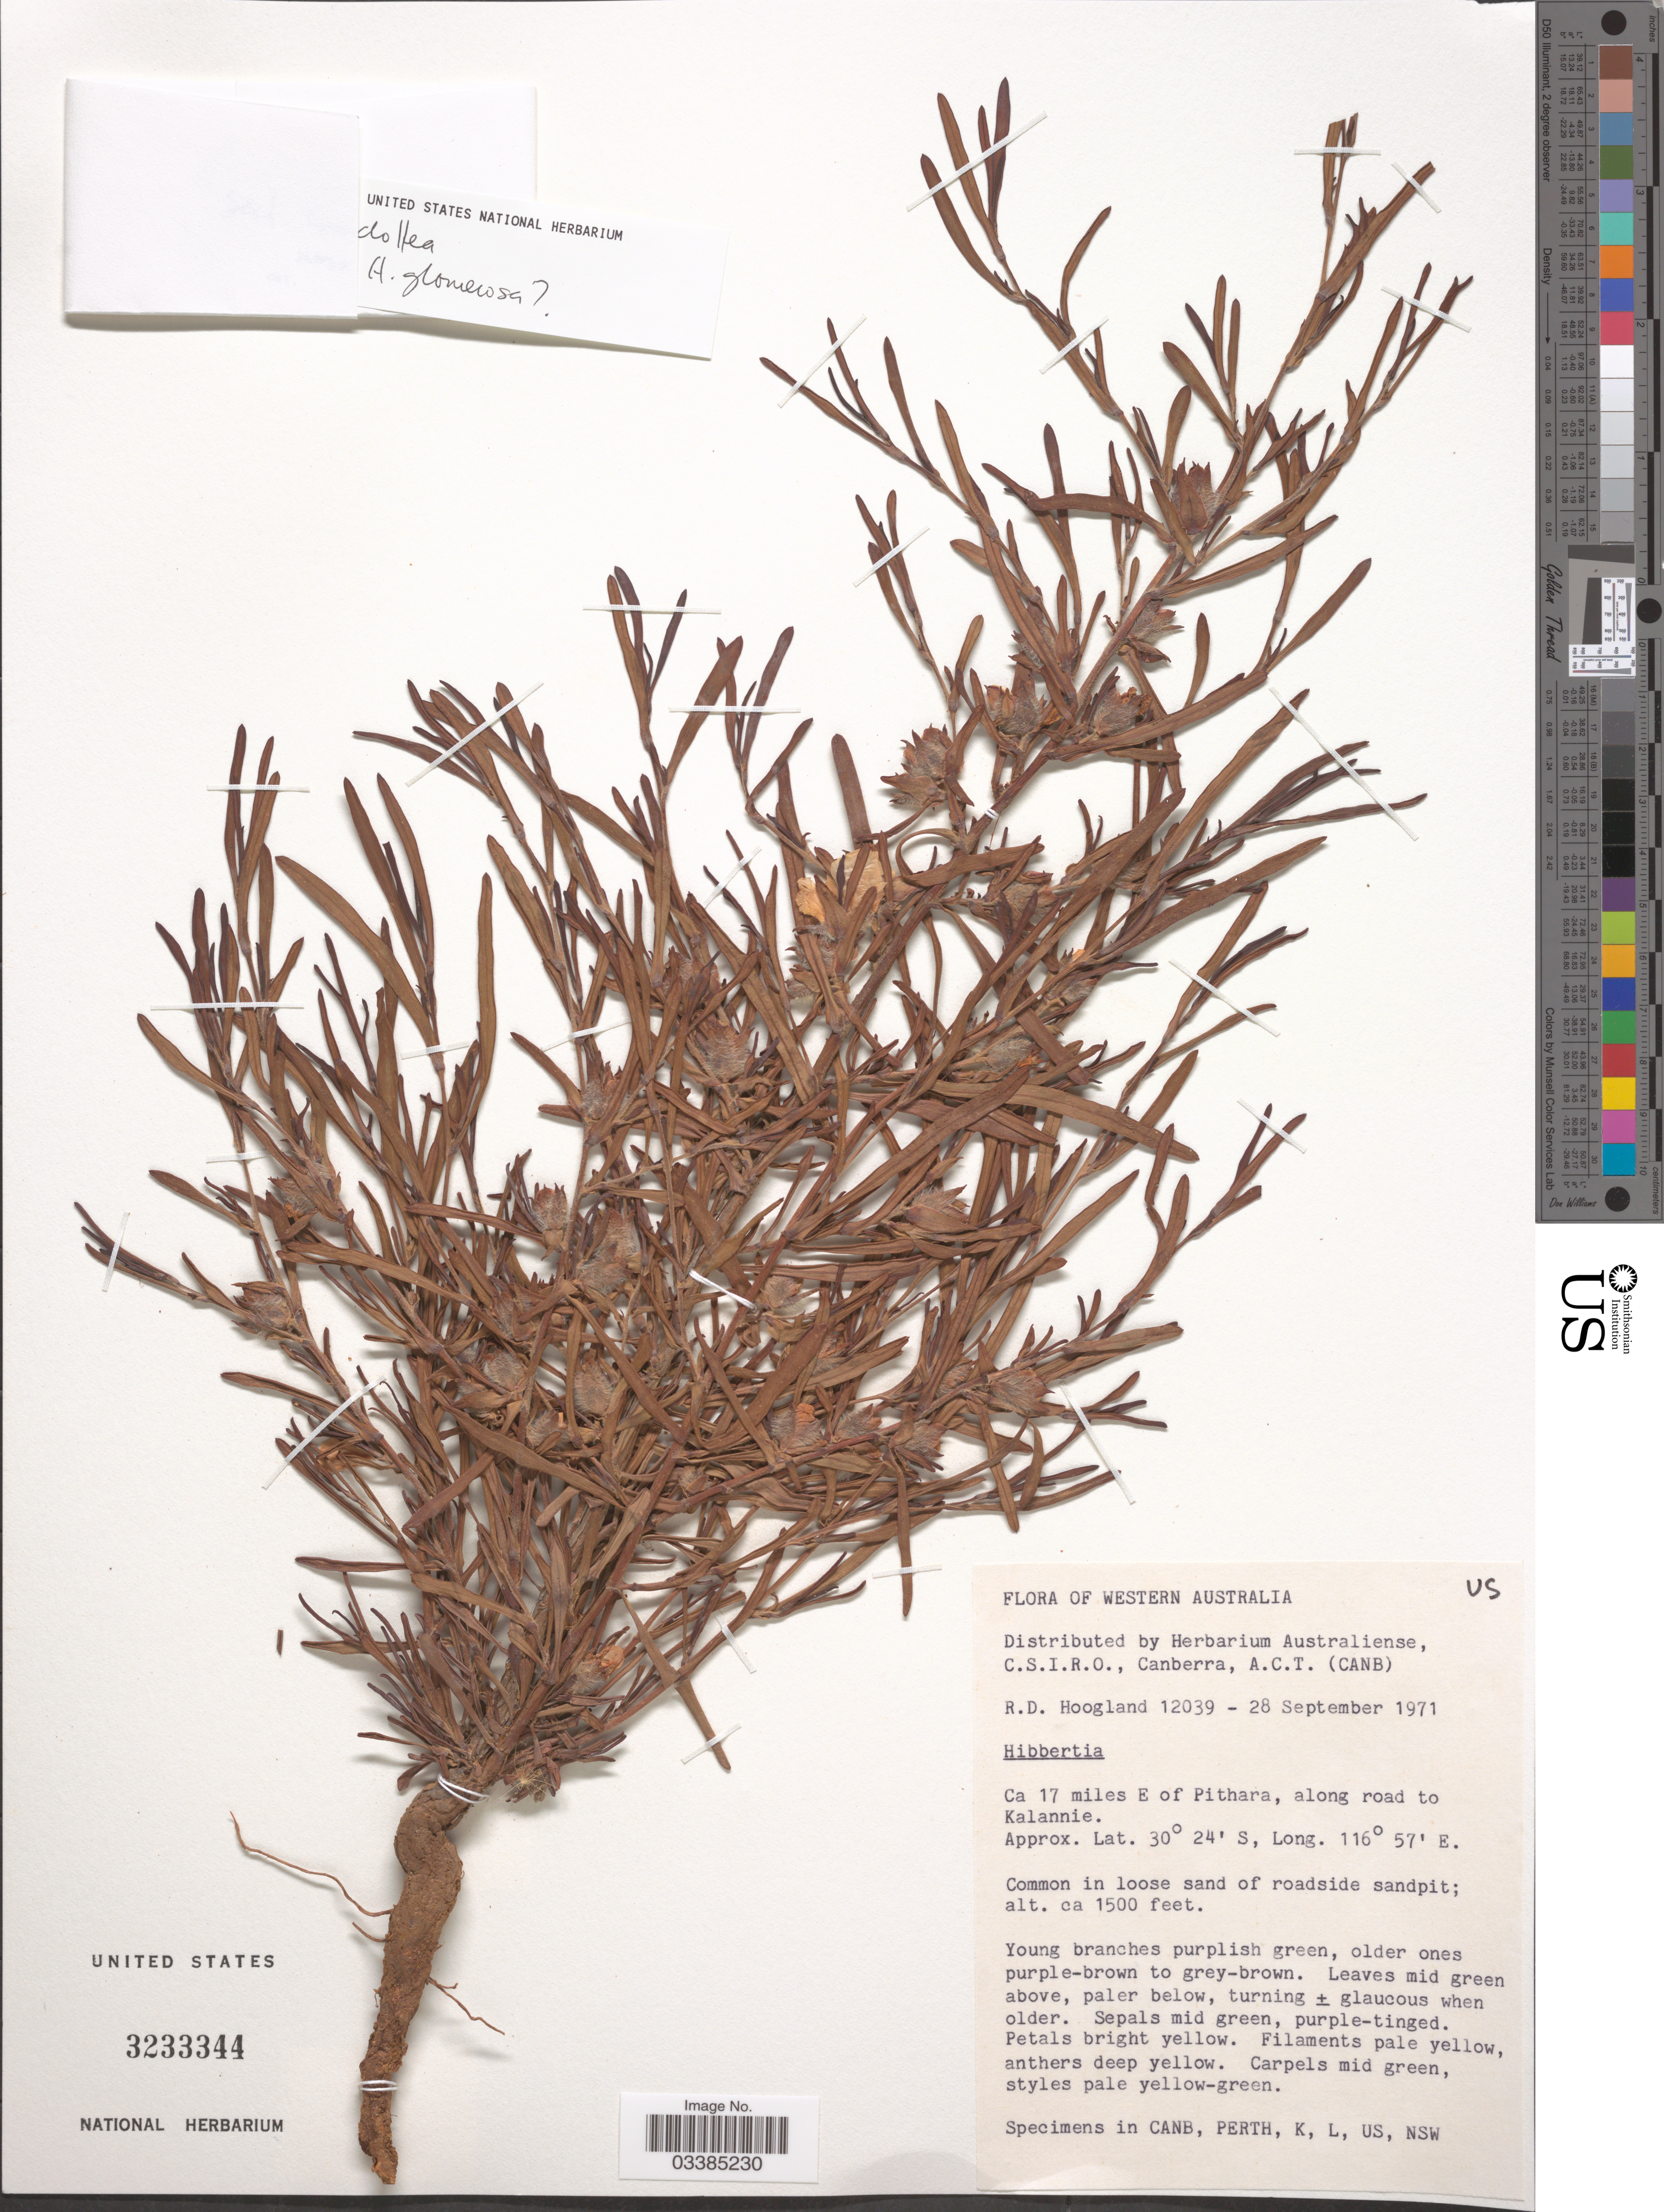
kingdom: Plantae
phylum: Tracheophyta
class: Magnoliopsida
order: Dilleniales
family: Dilleniaceae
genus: Hibbertia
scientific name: Hibbertia sp.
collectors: R. D. Hoogland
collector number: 12039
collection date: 1971-09-28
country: Australia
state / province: Western Australia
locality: Ca 17 miles E of Pithara, along road to Kalannie.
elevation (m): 457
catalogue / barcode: US 3233344